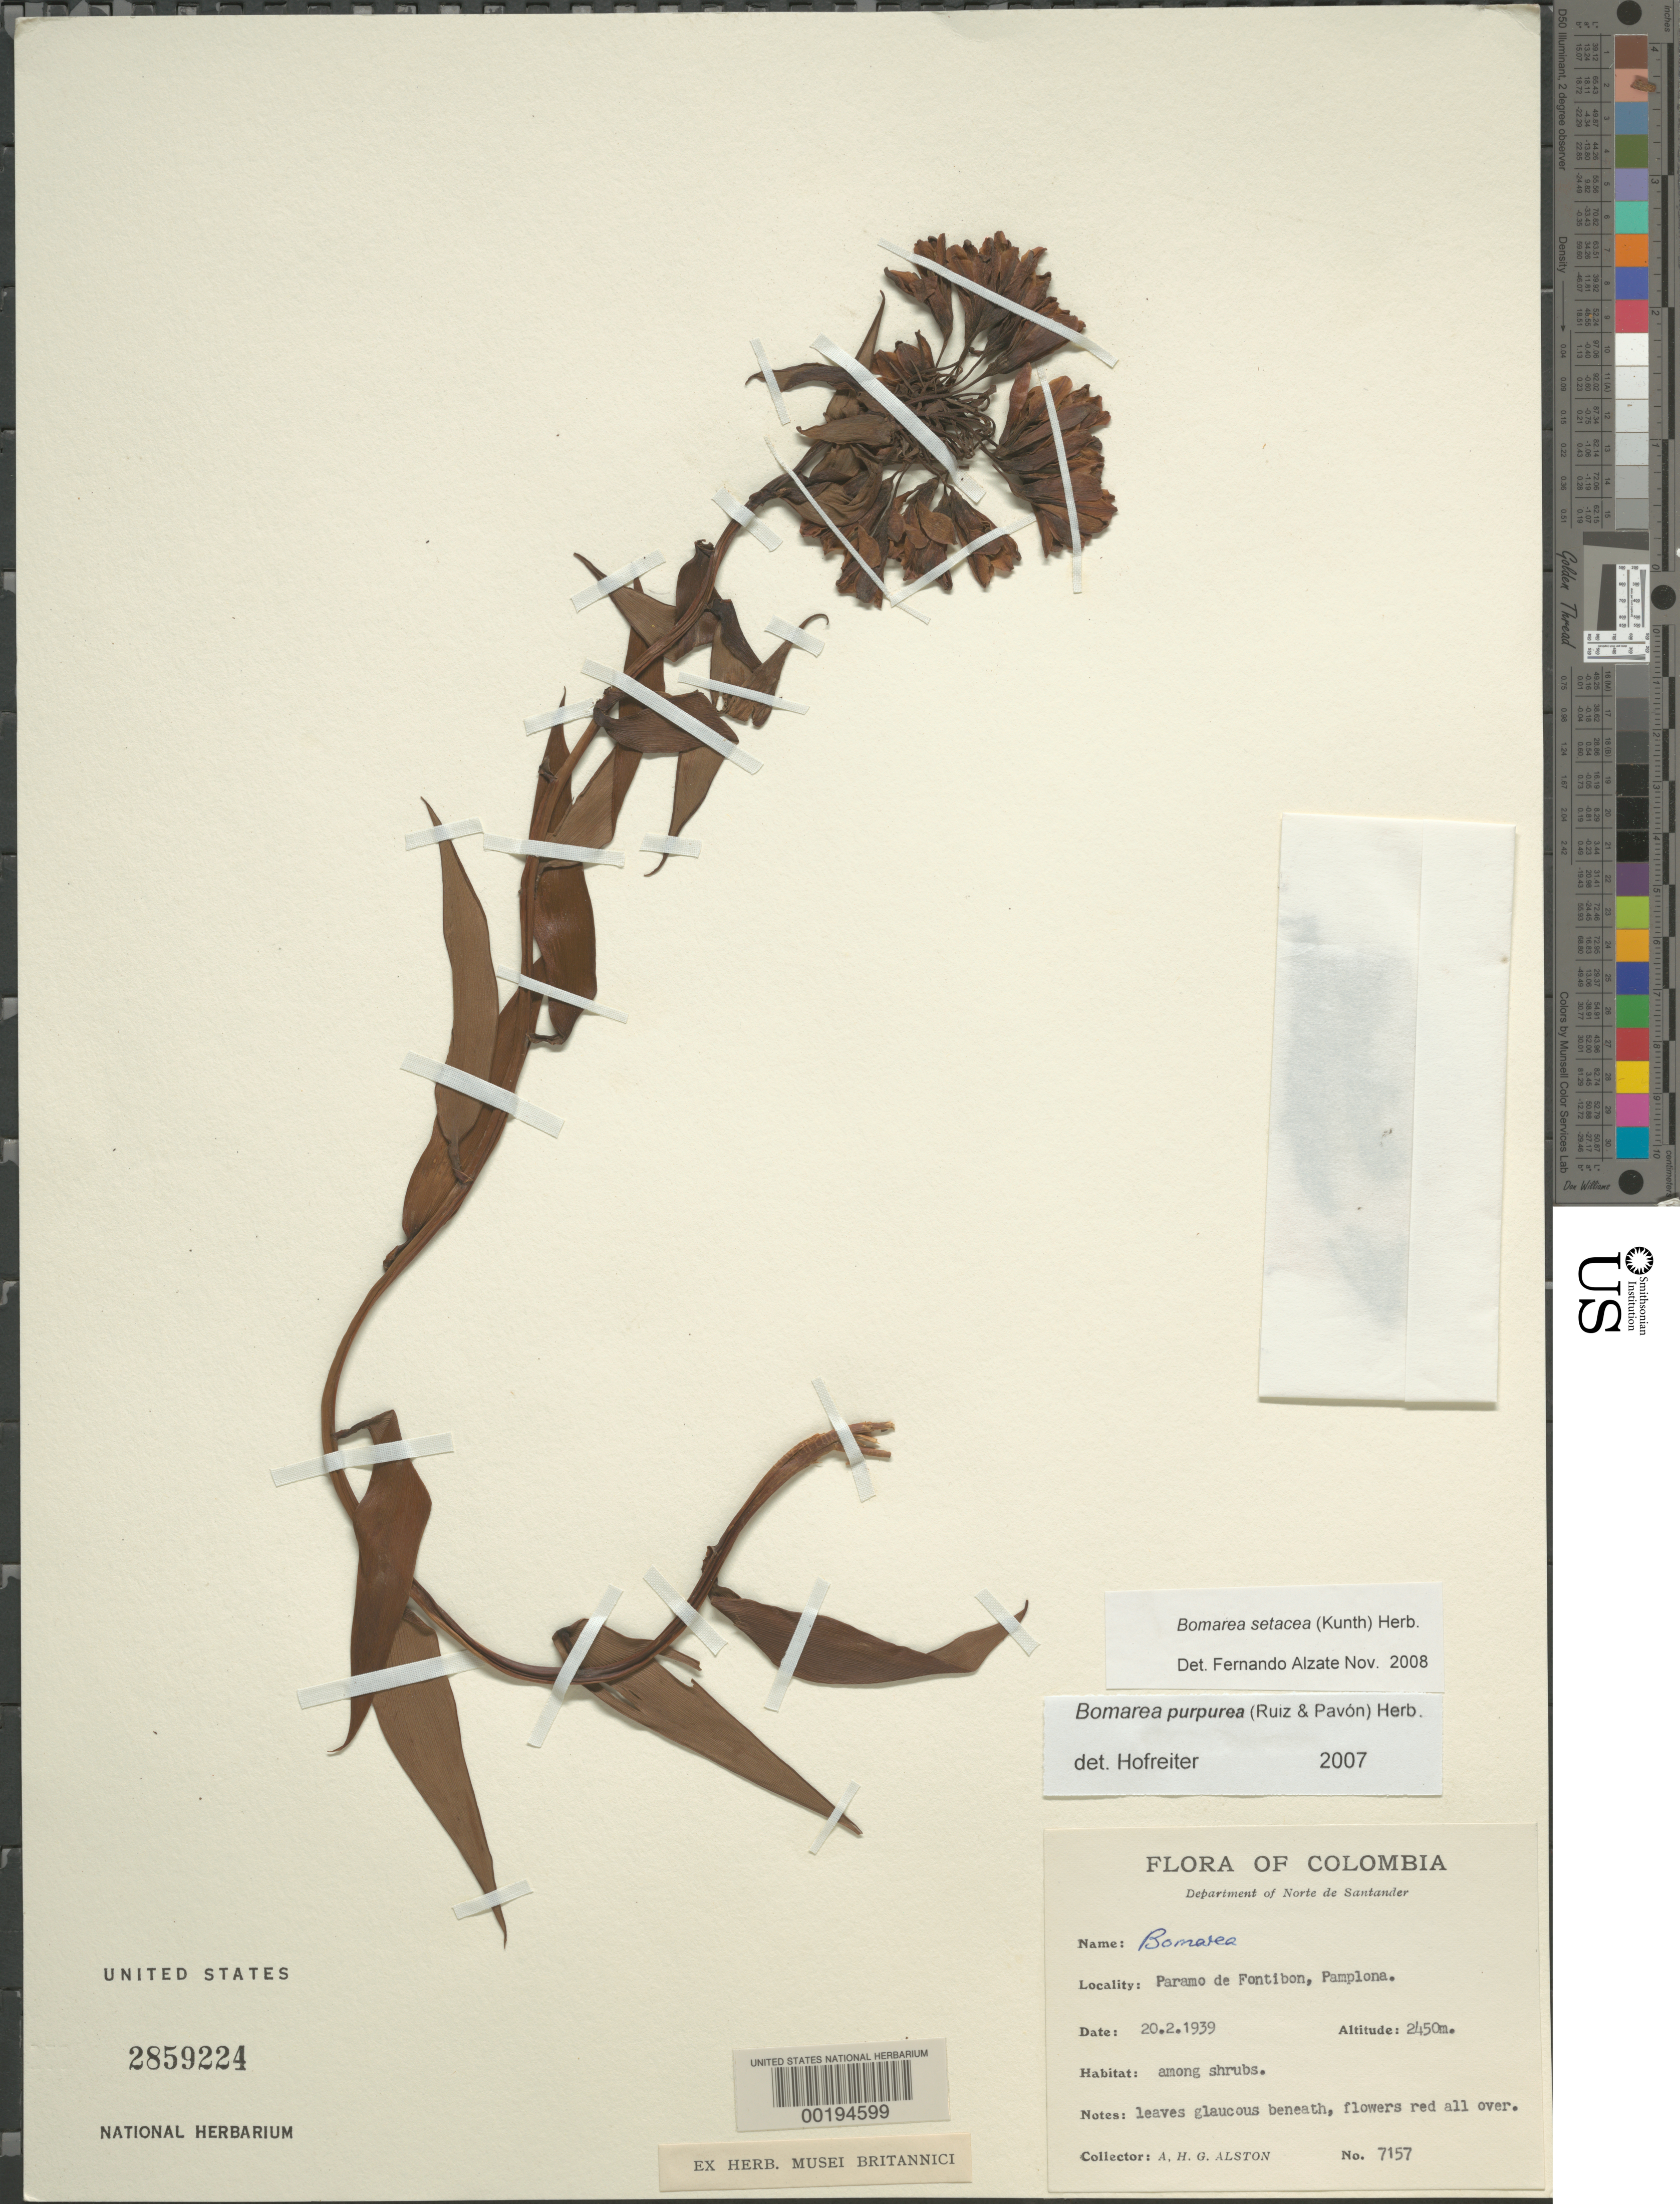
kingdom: Plantae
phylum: Tracheophyta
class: Liliopsida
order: Liliales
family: Alstroemeriaceae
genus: Bomarea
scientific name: Bomarea setacea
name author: (Ruiz & Pav.) Herb.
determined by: Alzate Guarin, Fernando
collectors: A. H. Alston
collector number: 7157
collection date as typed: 20 Feb 1939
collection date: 1939-02-20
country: Colombia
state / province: Norte de Santander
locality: Paramo de Fontibon, Pamplona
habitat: Among shrubs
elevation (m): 2450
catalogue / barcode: US 2859224